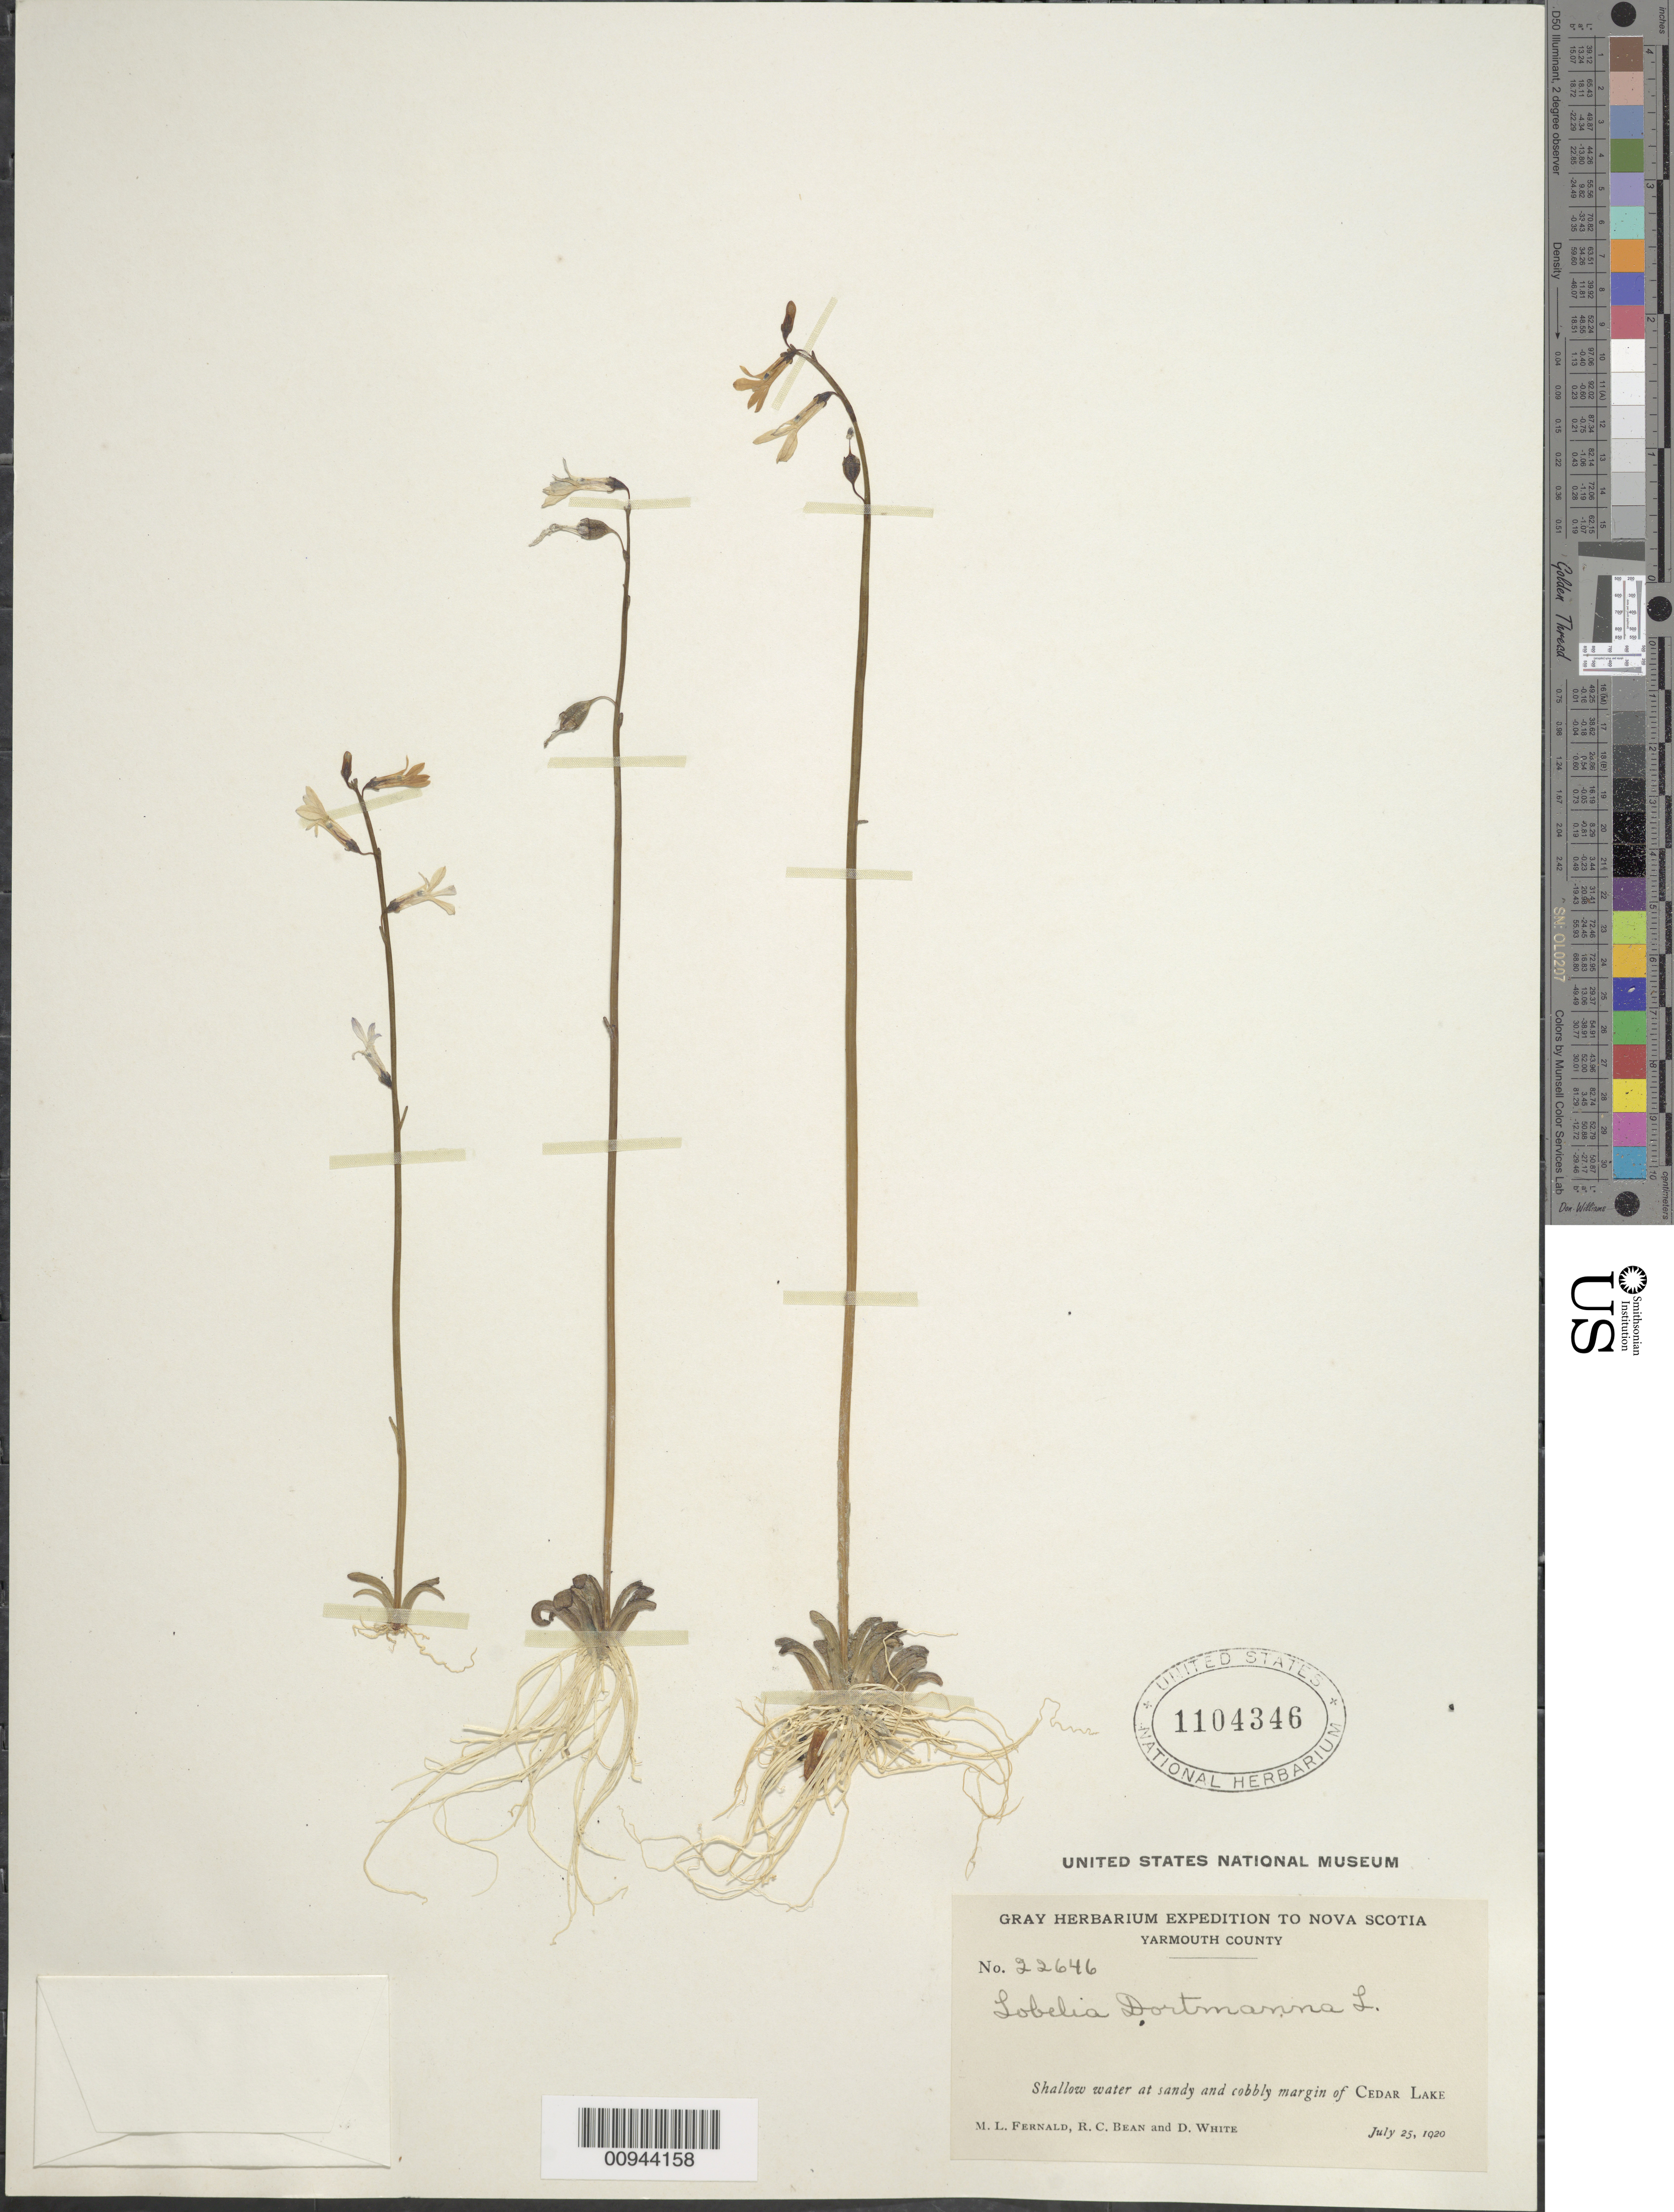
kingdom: Plantae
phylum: Tracheophyta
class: Magnoliopsida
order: Asterales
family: Campanulaceae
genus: Lobelia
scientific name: Lobelia dortmanna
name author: L.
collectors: M. L. Fernald, R. Bean & D. White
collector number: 22646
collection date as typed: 25 Jul 1920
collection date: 1920-07-25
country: Canada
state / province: Nova Scotia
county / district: Digby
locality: Cedar lake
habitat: shallow water at sandy and cobbly margin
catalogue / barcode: US 1104346